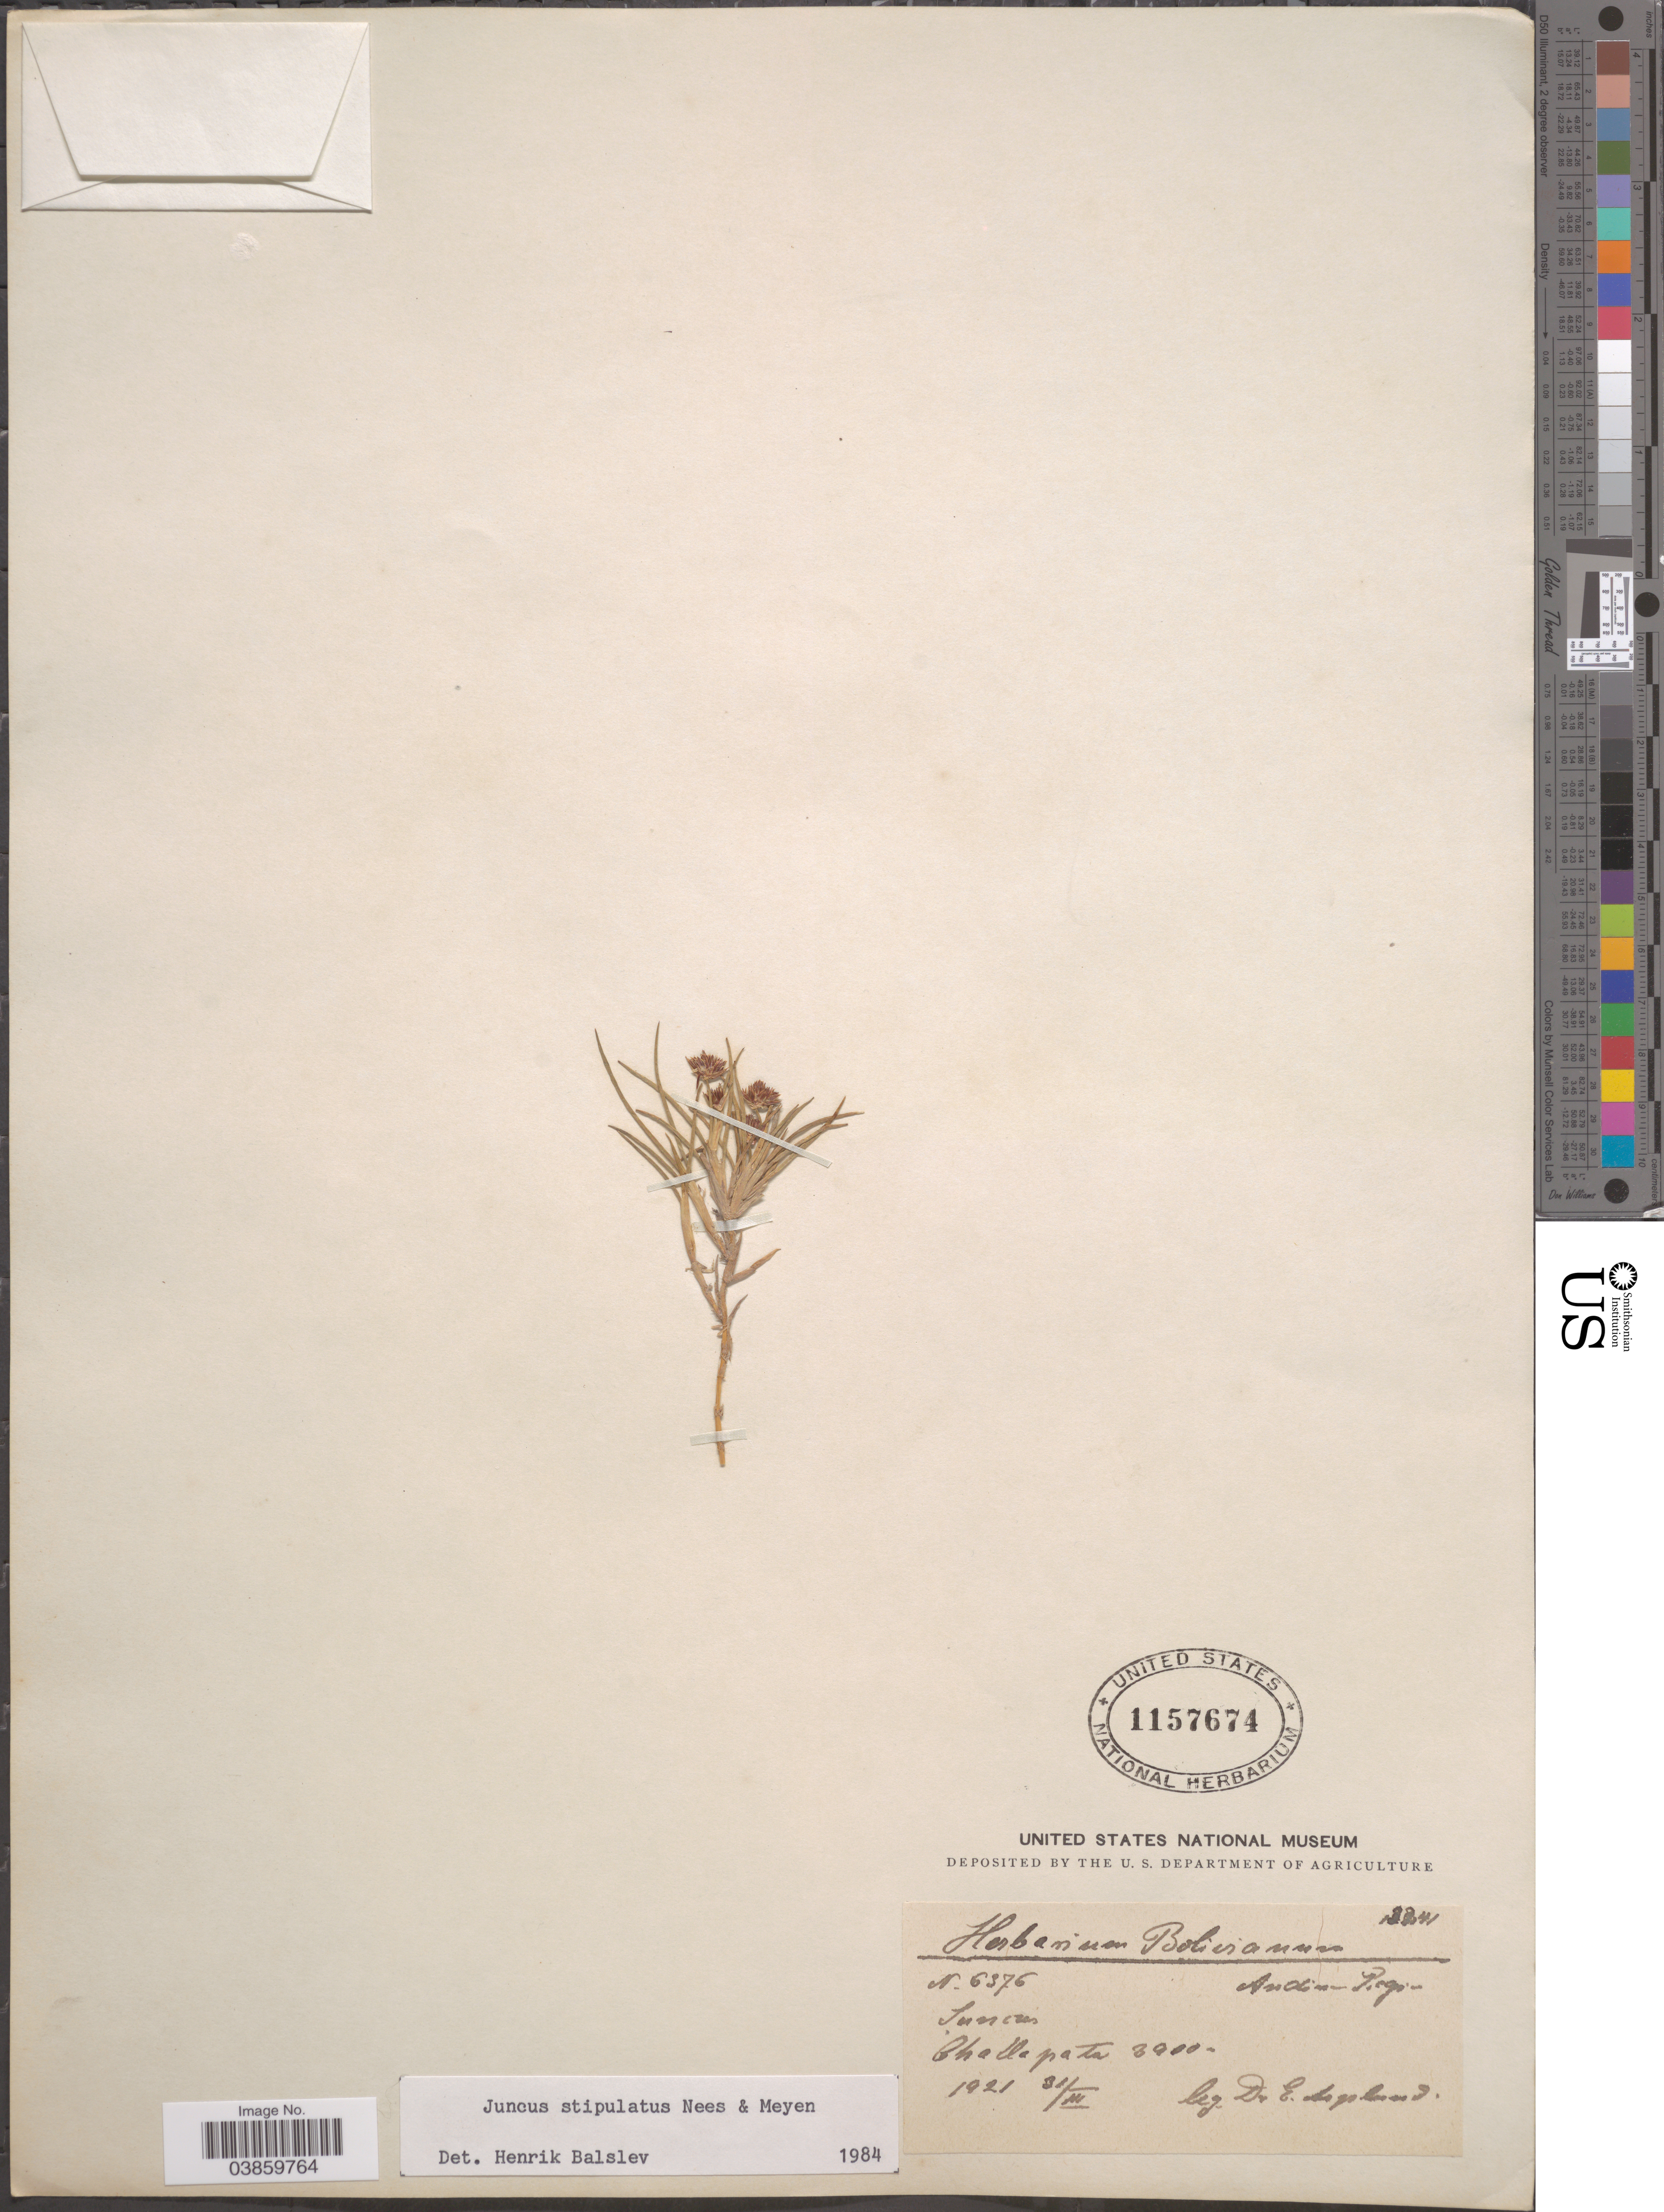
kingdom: Plantae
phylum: Tracheophyta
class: Liliopsida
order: Poales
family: Juncaceae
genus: Juncus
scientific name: Juncus stipulatus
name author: Nees & Meyen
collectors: E. Asplund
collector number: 6376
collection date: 1921-03-31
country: Bolivia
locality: Andina Region. Challapata.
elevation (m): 1189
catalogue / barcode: US 1157674